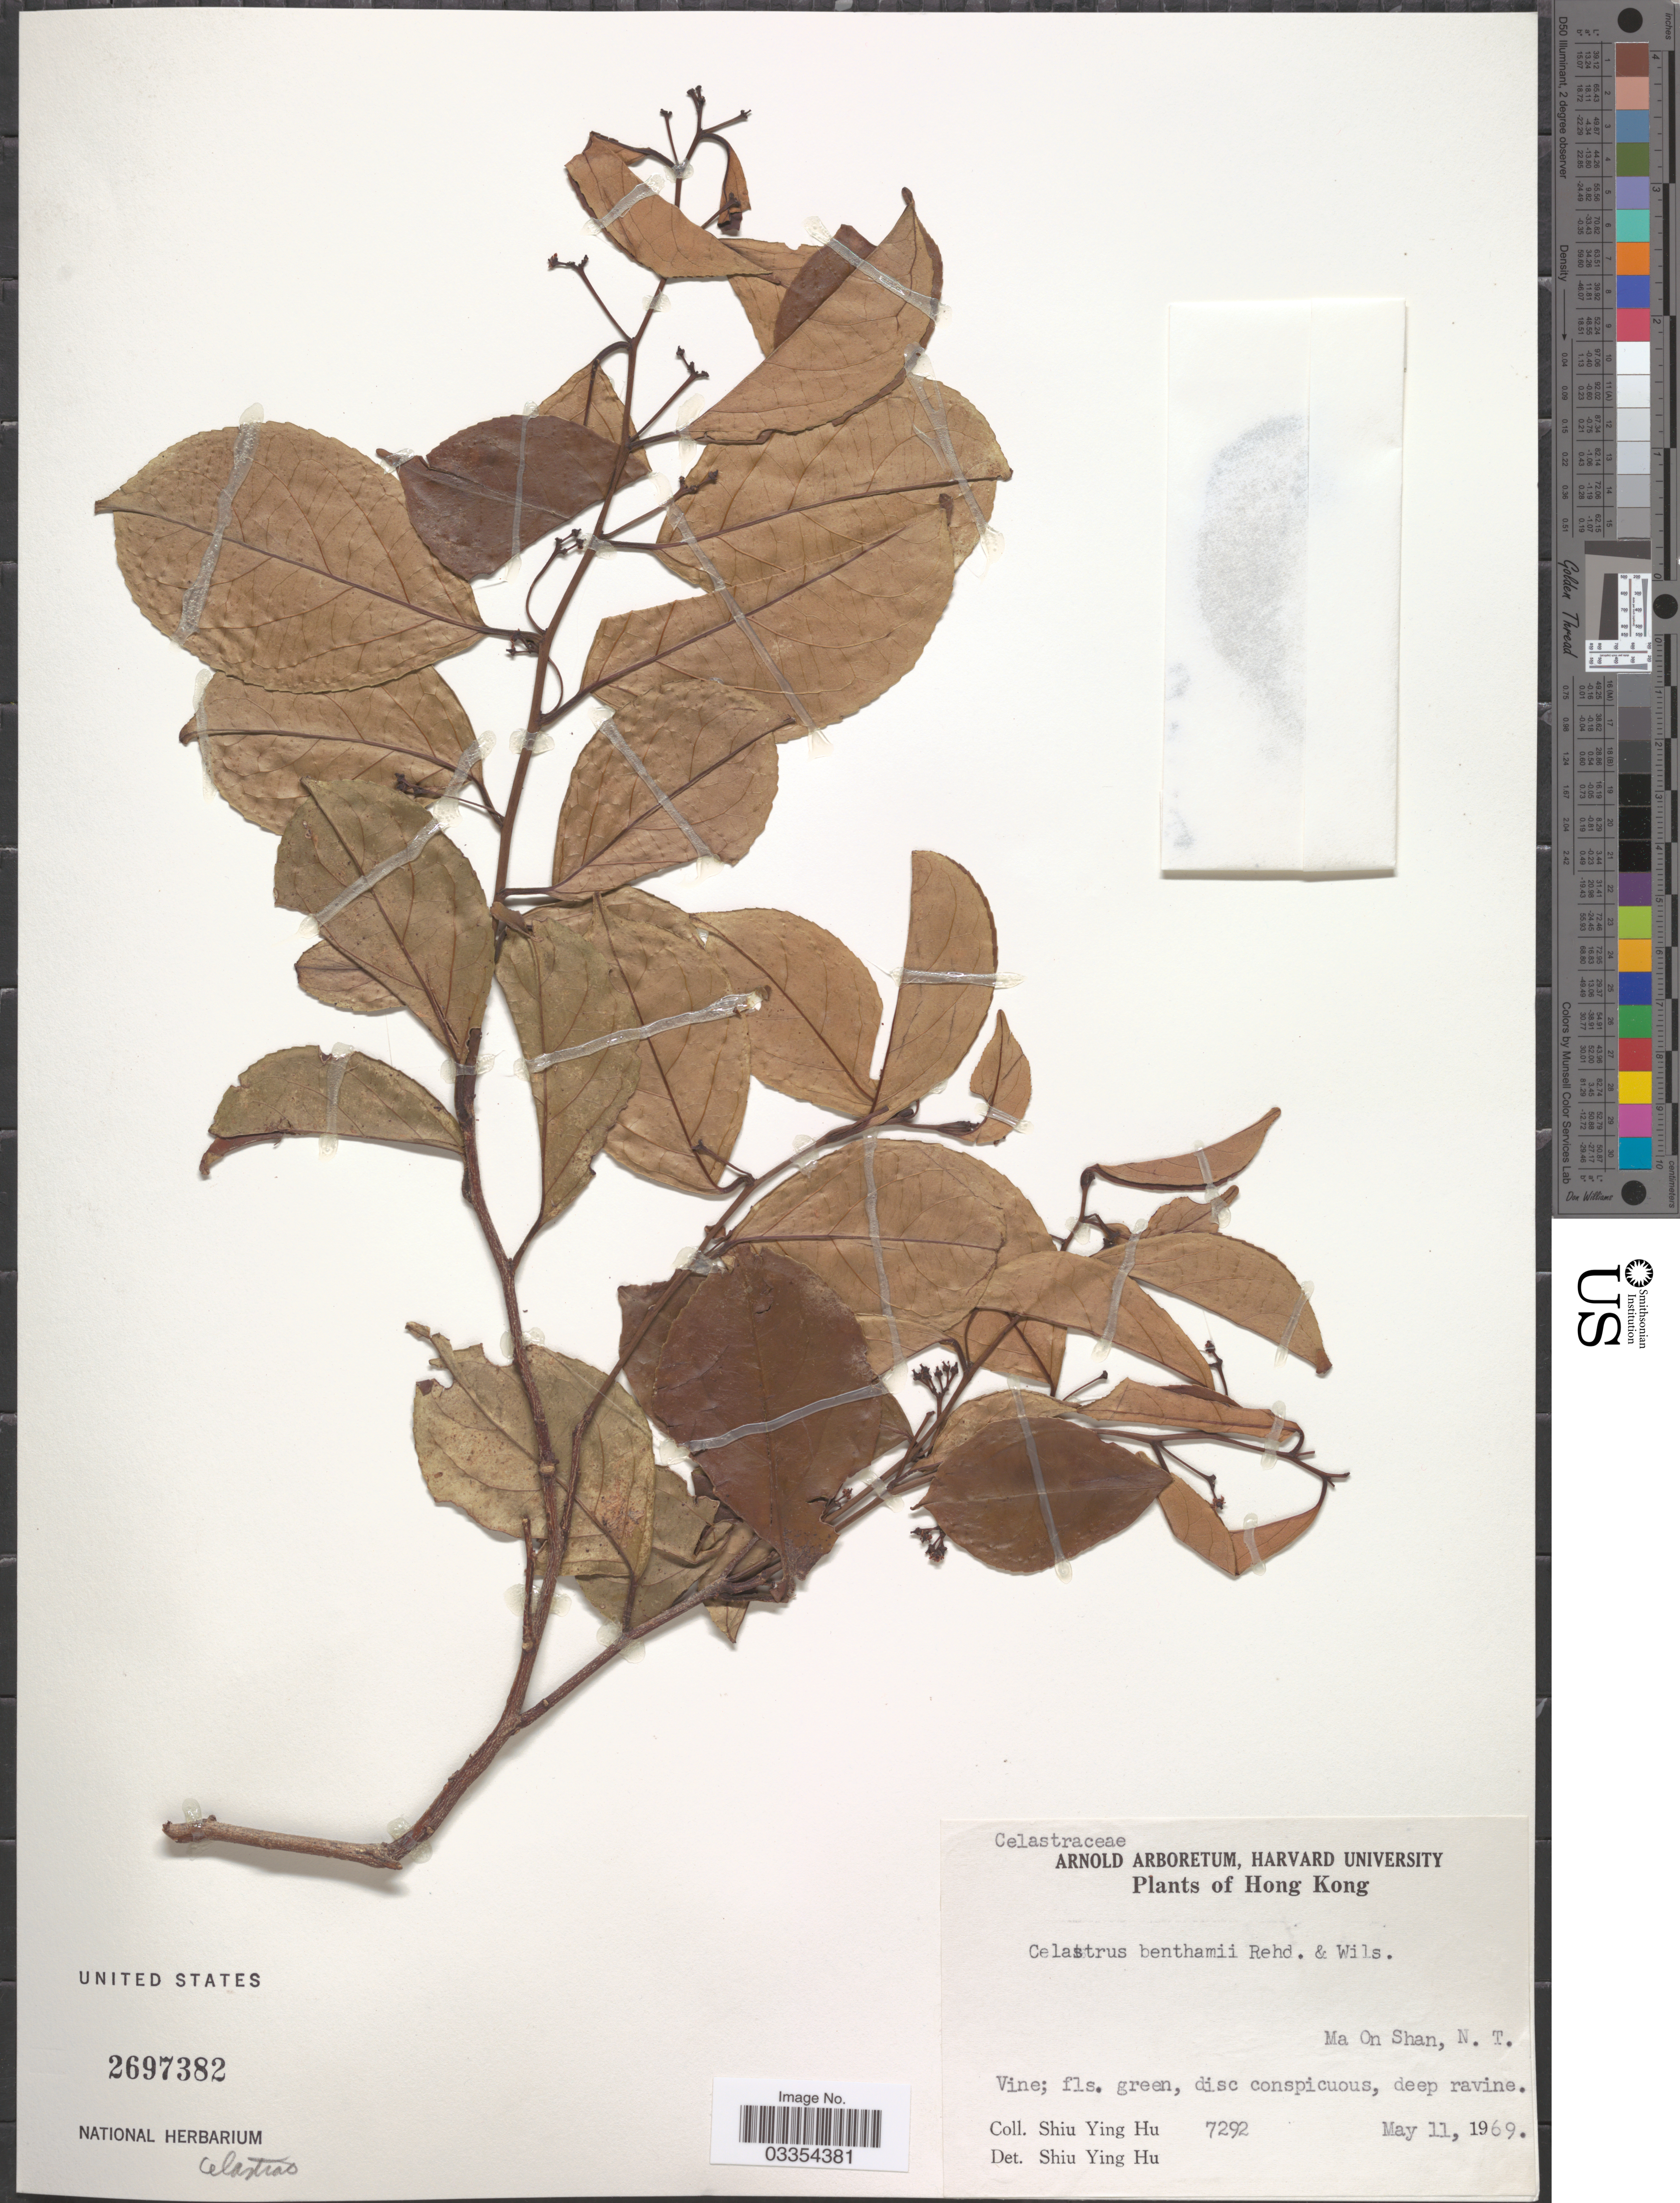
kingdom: Plantae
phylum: Tracheophyta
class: Magnoliopsida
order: Celastrales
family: Celastraceae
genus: Celastrus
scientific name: Celastrus monospermus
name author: Roxb.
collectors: S. Y. Hu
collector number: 7292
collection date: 1969-05-11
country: China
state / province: Hong Kong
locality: Ma On Shan, N. T.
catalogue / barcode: US 2697382